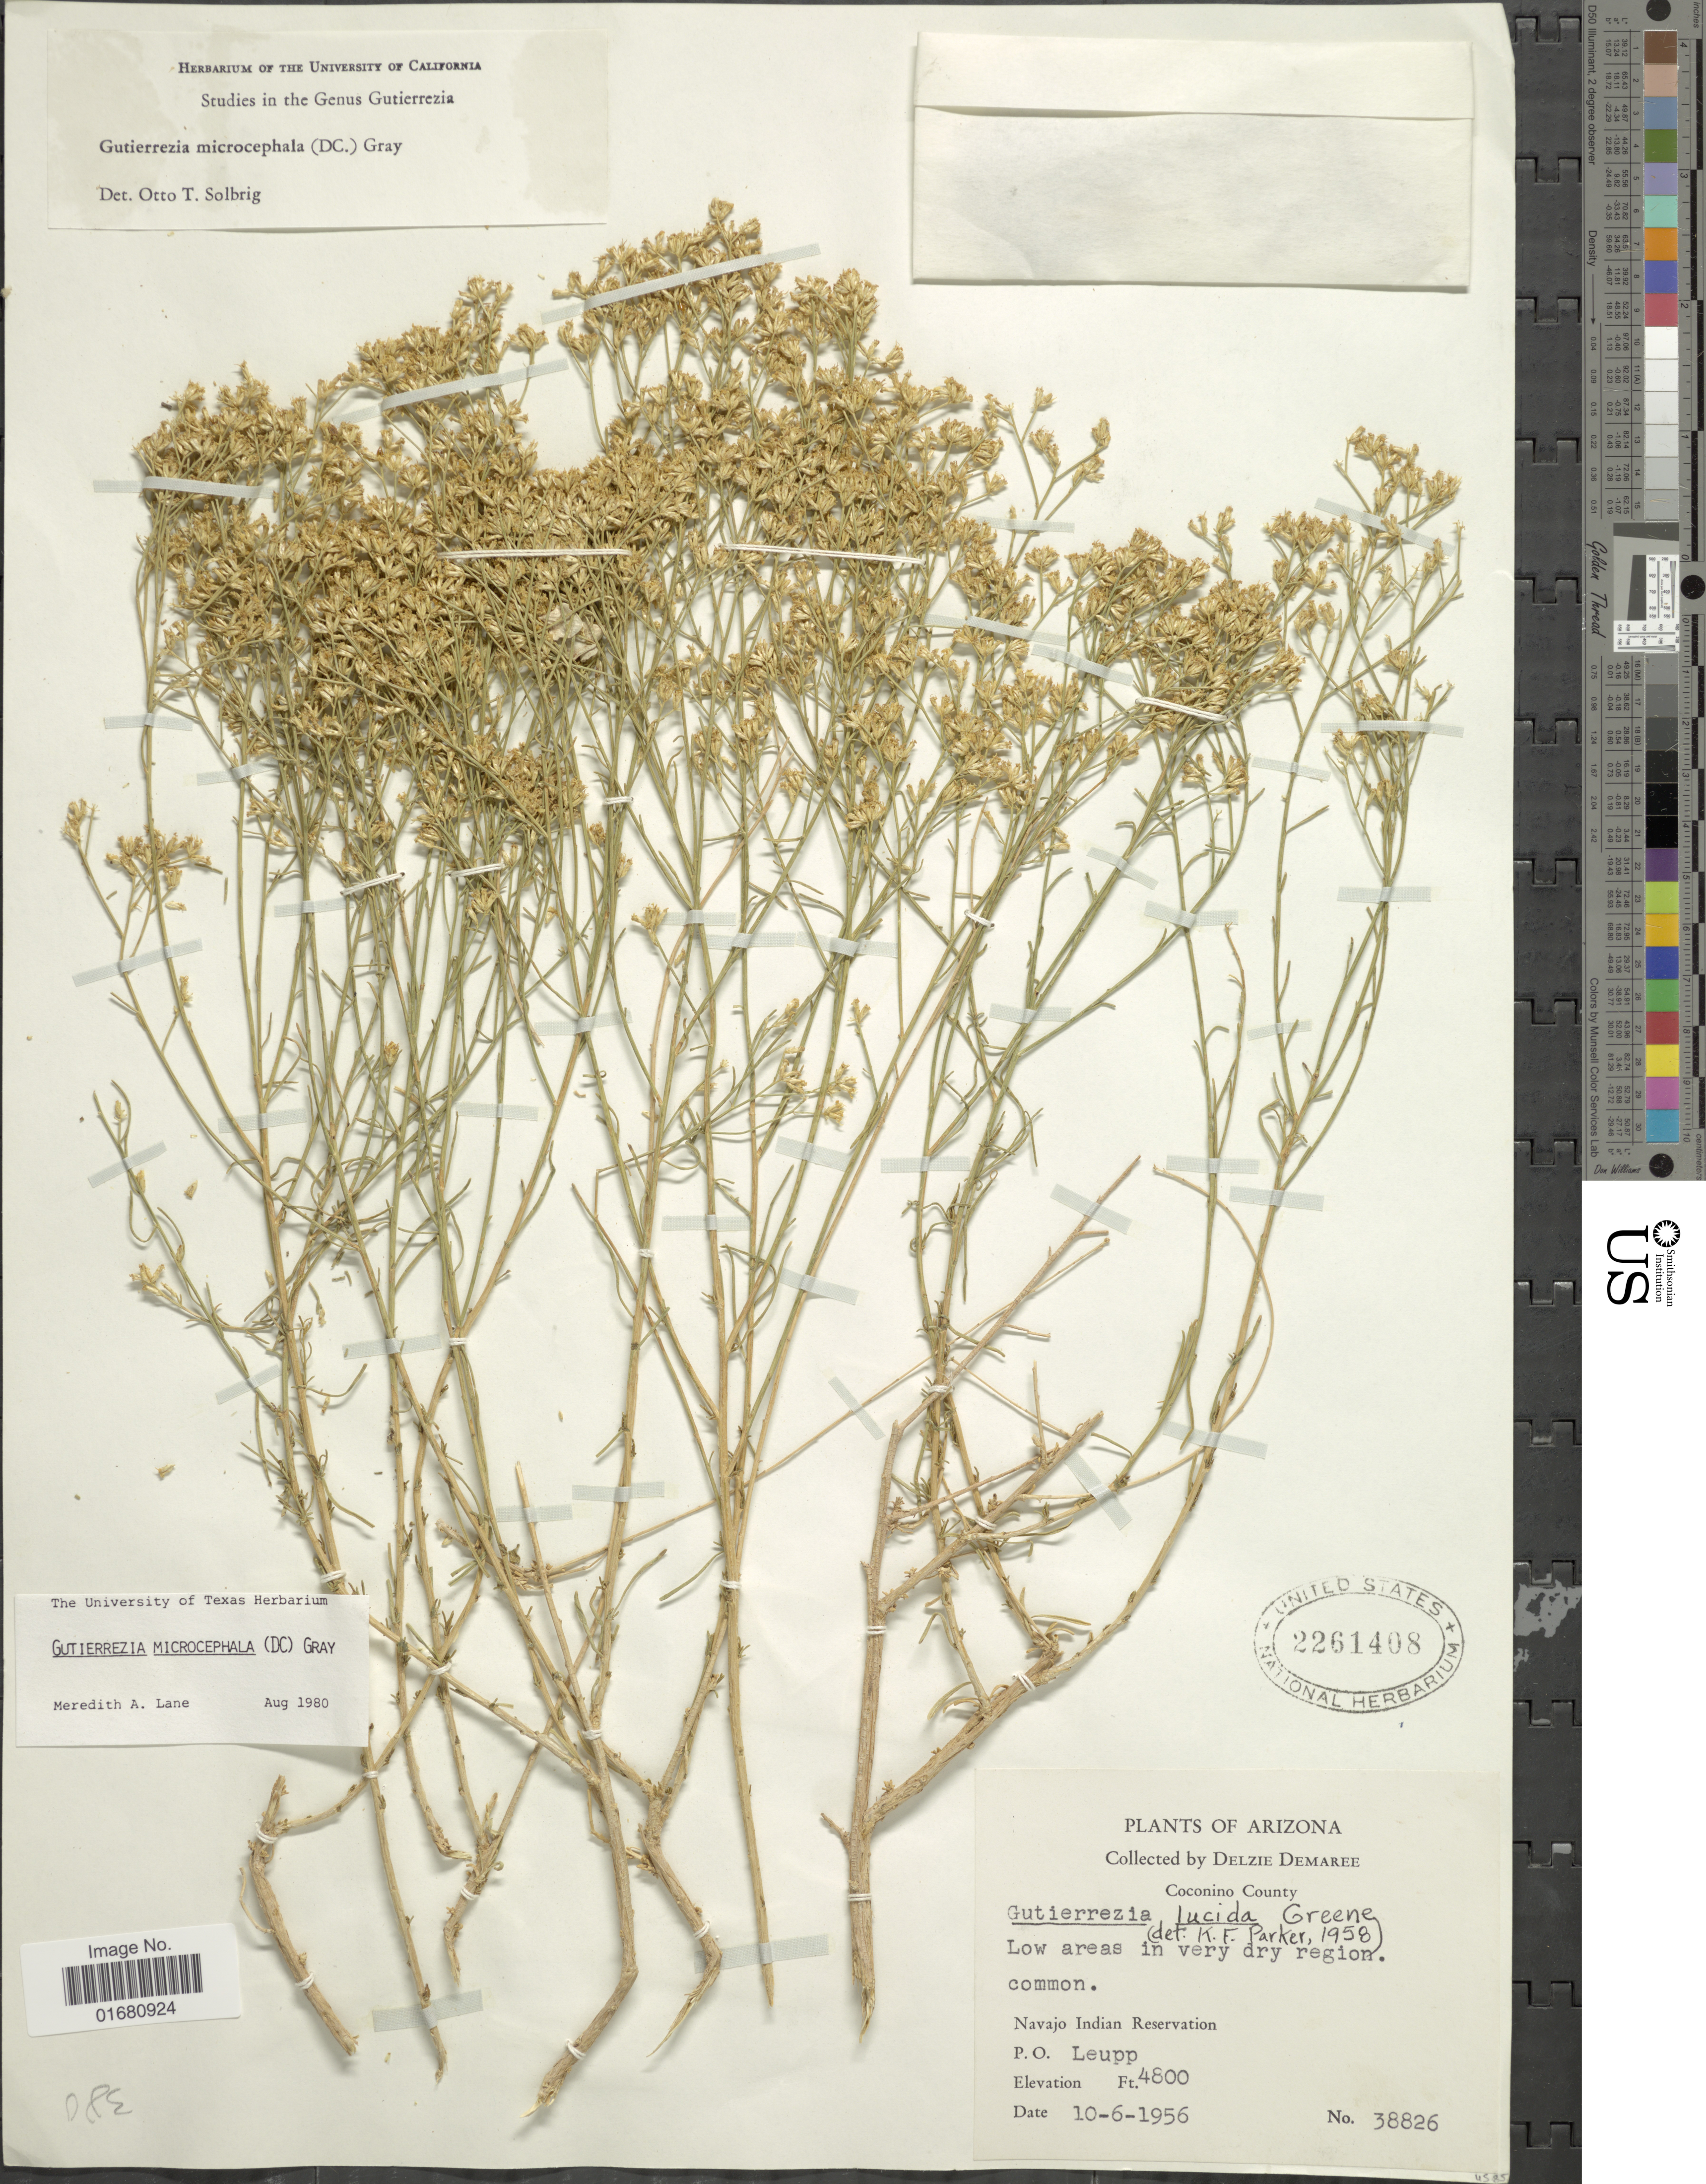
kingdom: Plantae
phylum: Tracheophyta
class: Magnoliopsida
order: Asterales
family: Asteraceae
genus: Gutierrezia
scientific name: Gutierrezia microcephala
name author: (DC.) A. Gray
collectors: D. Demaree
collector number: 38826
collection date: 1956-10-06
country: United States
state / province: Arizona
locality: Coconino County, Navajo Indian Reservation, P.O. Leupp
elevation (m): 1463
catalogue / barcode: US 2261408